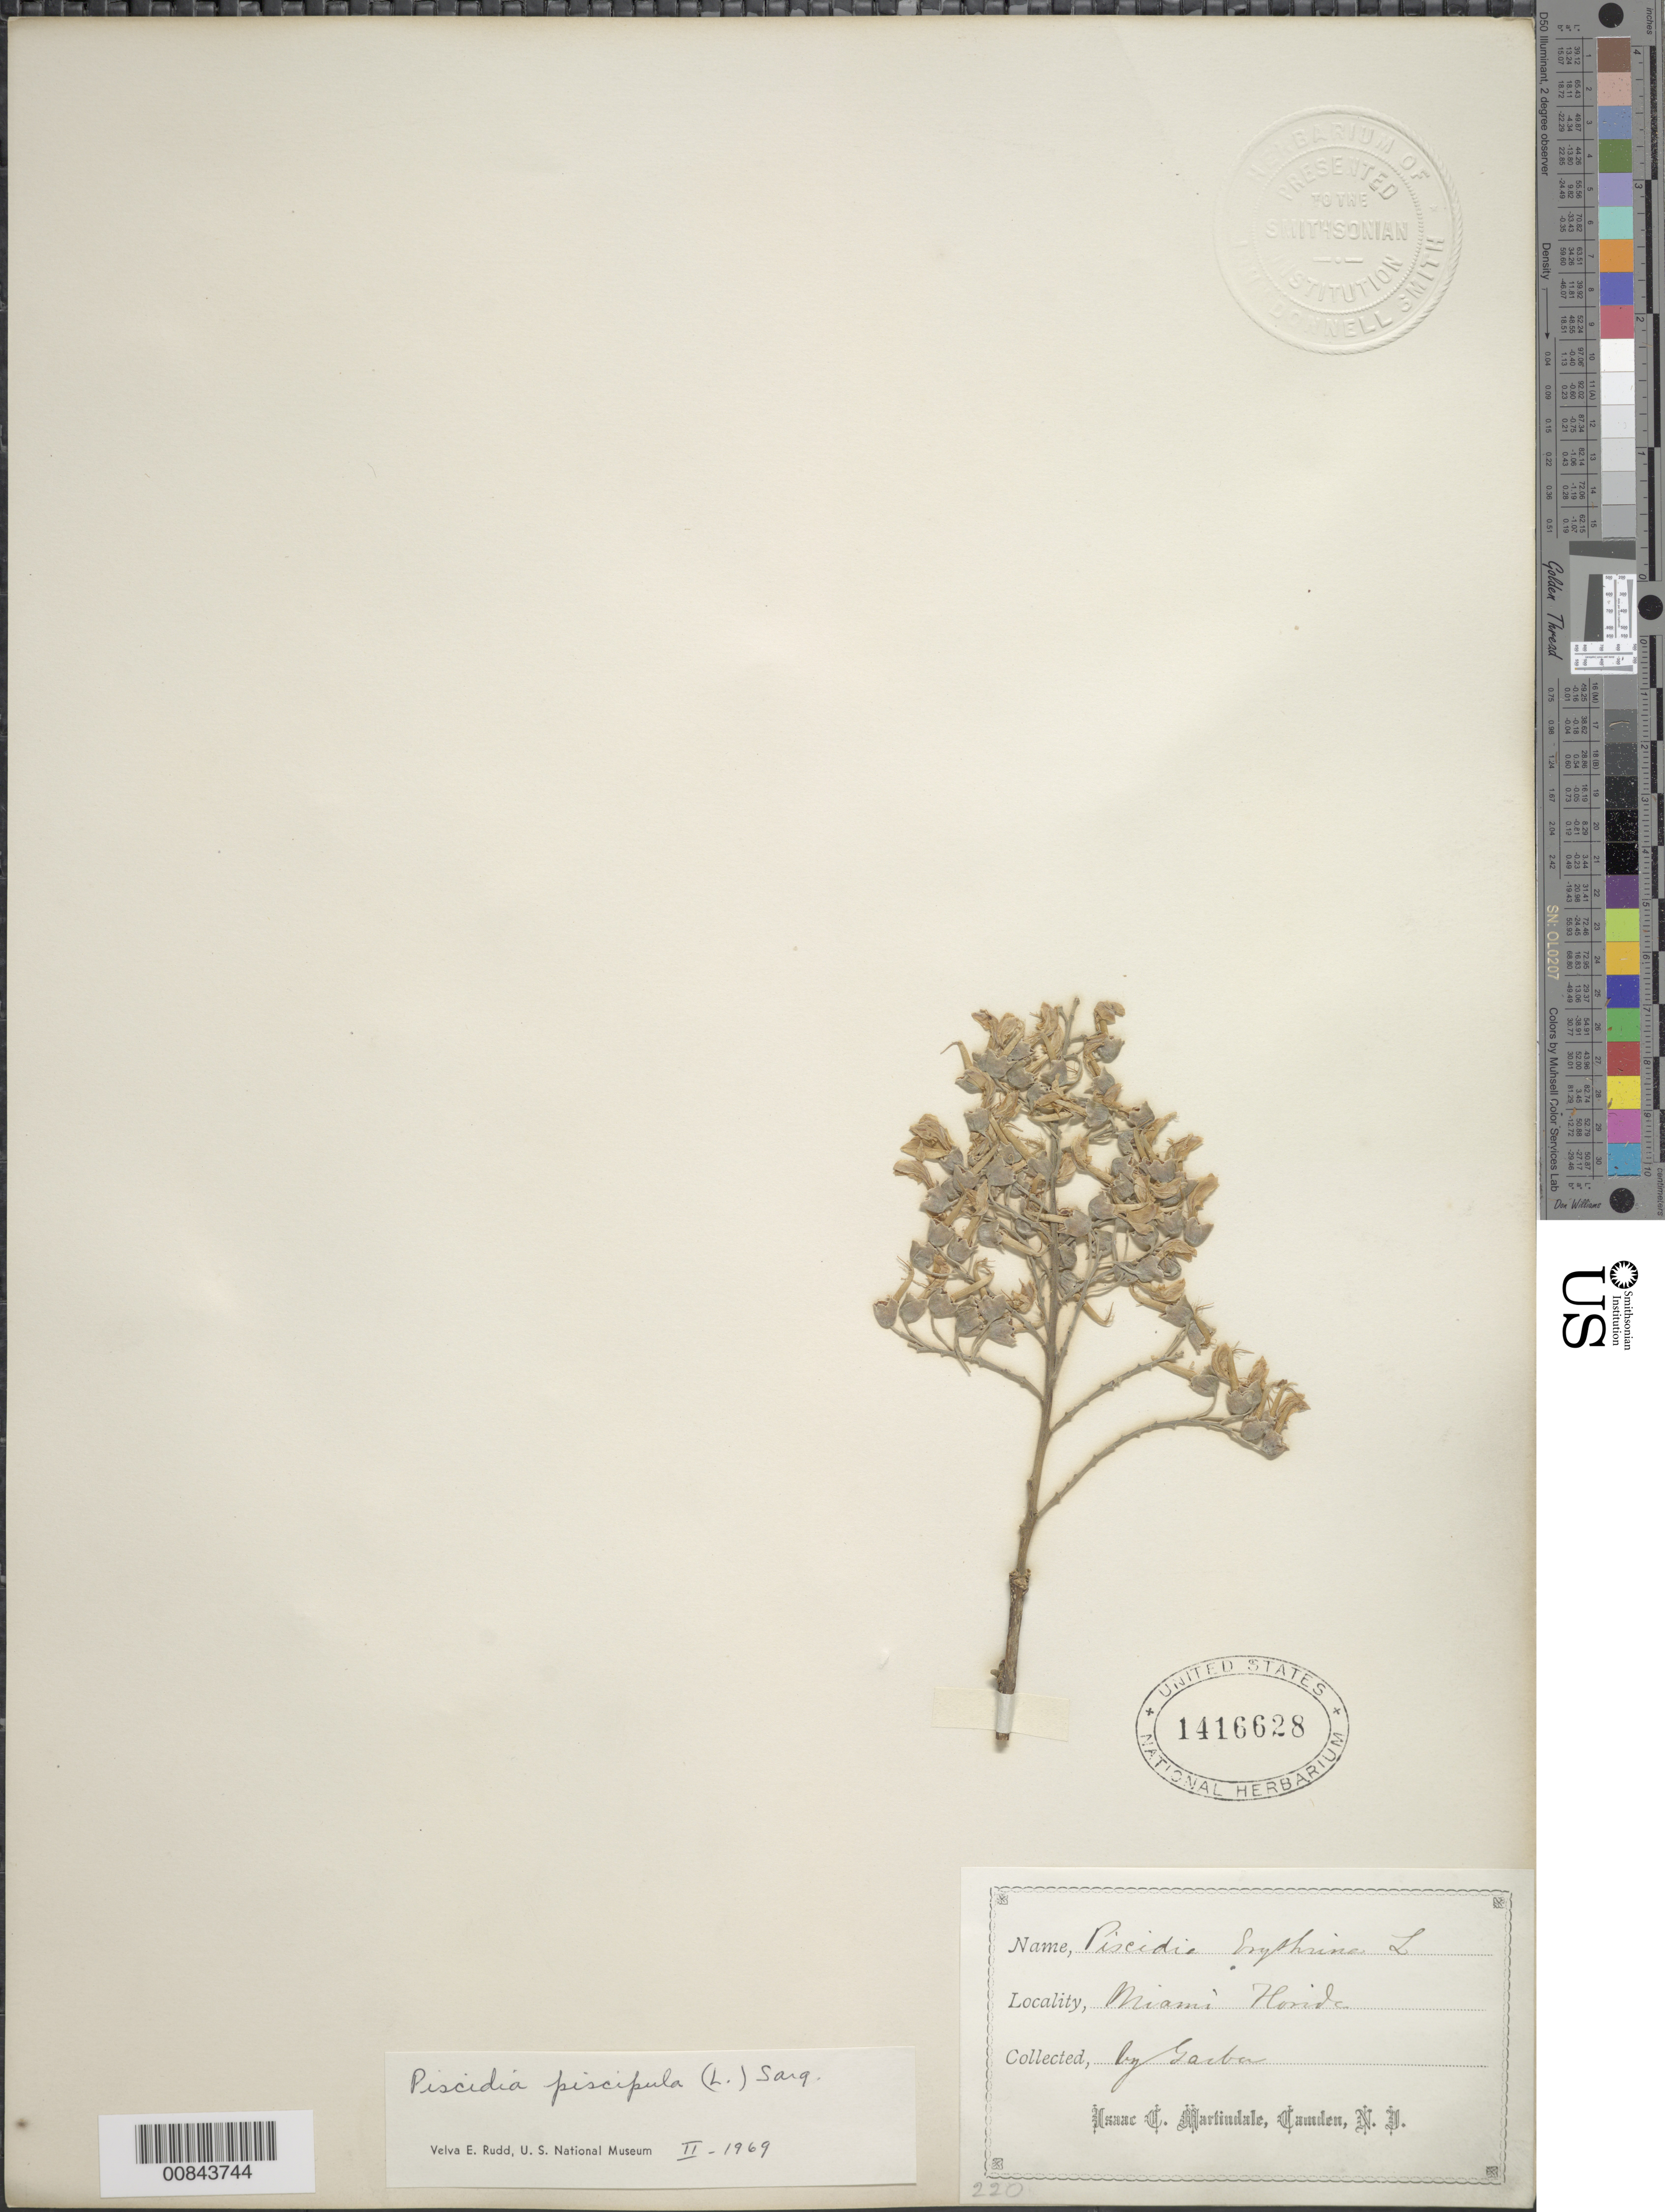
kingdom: Plantae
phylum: Tracheophyta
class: Magnoliopsida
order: Fabales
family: Fabaceae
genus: Piscidia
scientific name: Piscidia piscipula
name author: (L.) Sarg.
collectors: A. P. Garber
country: United States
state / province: Florida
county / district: Miami-Dade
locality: Miami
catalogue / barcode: US 1416628